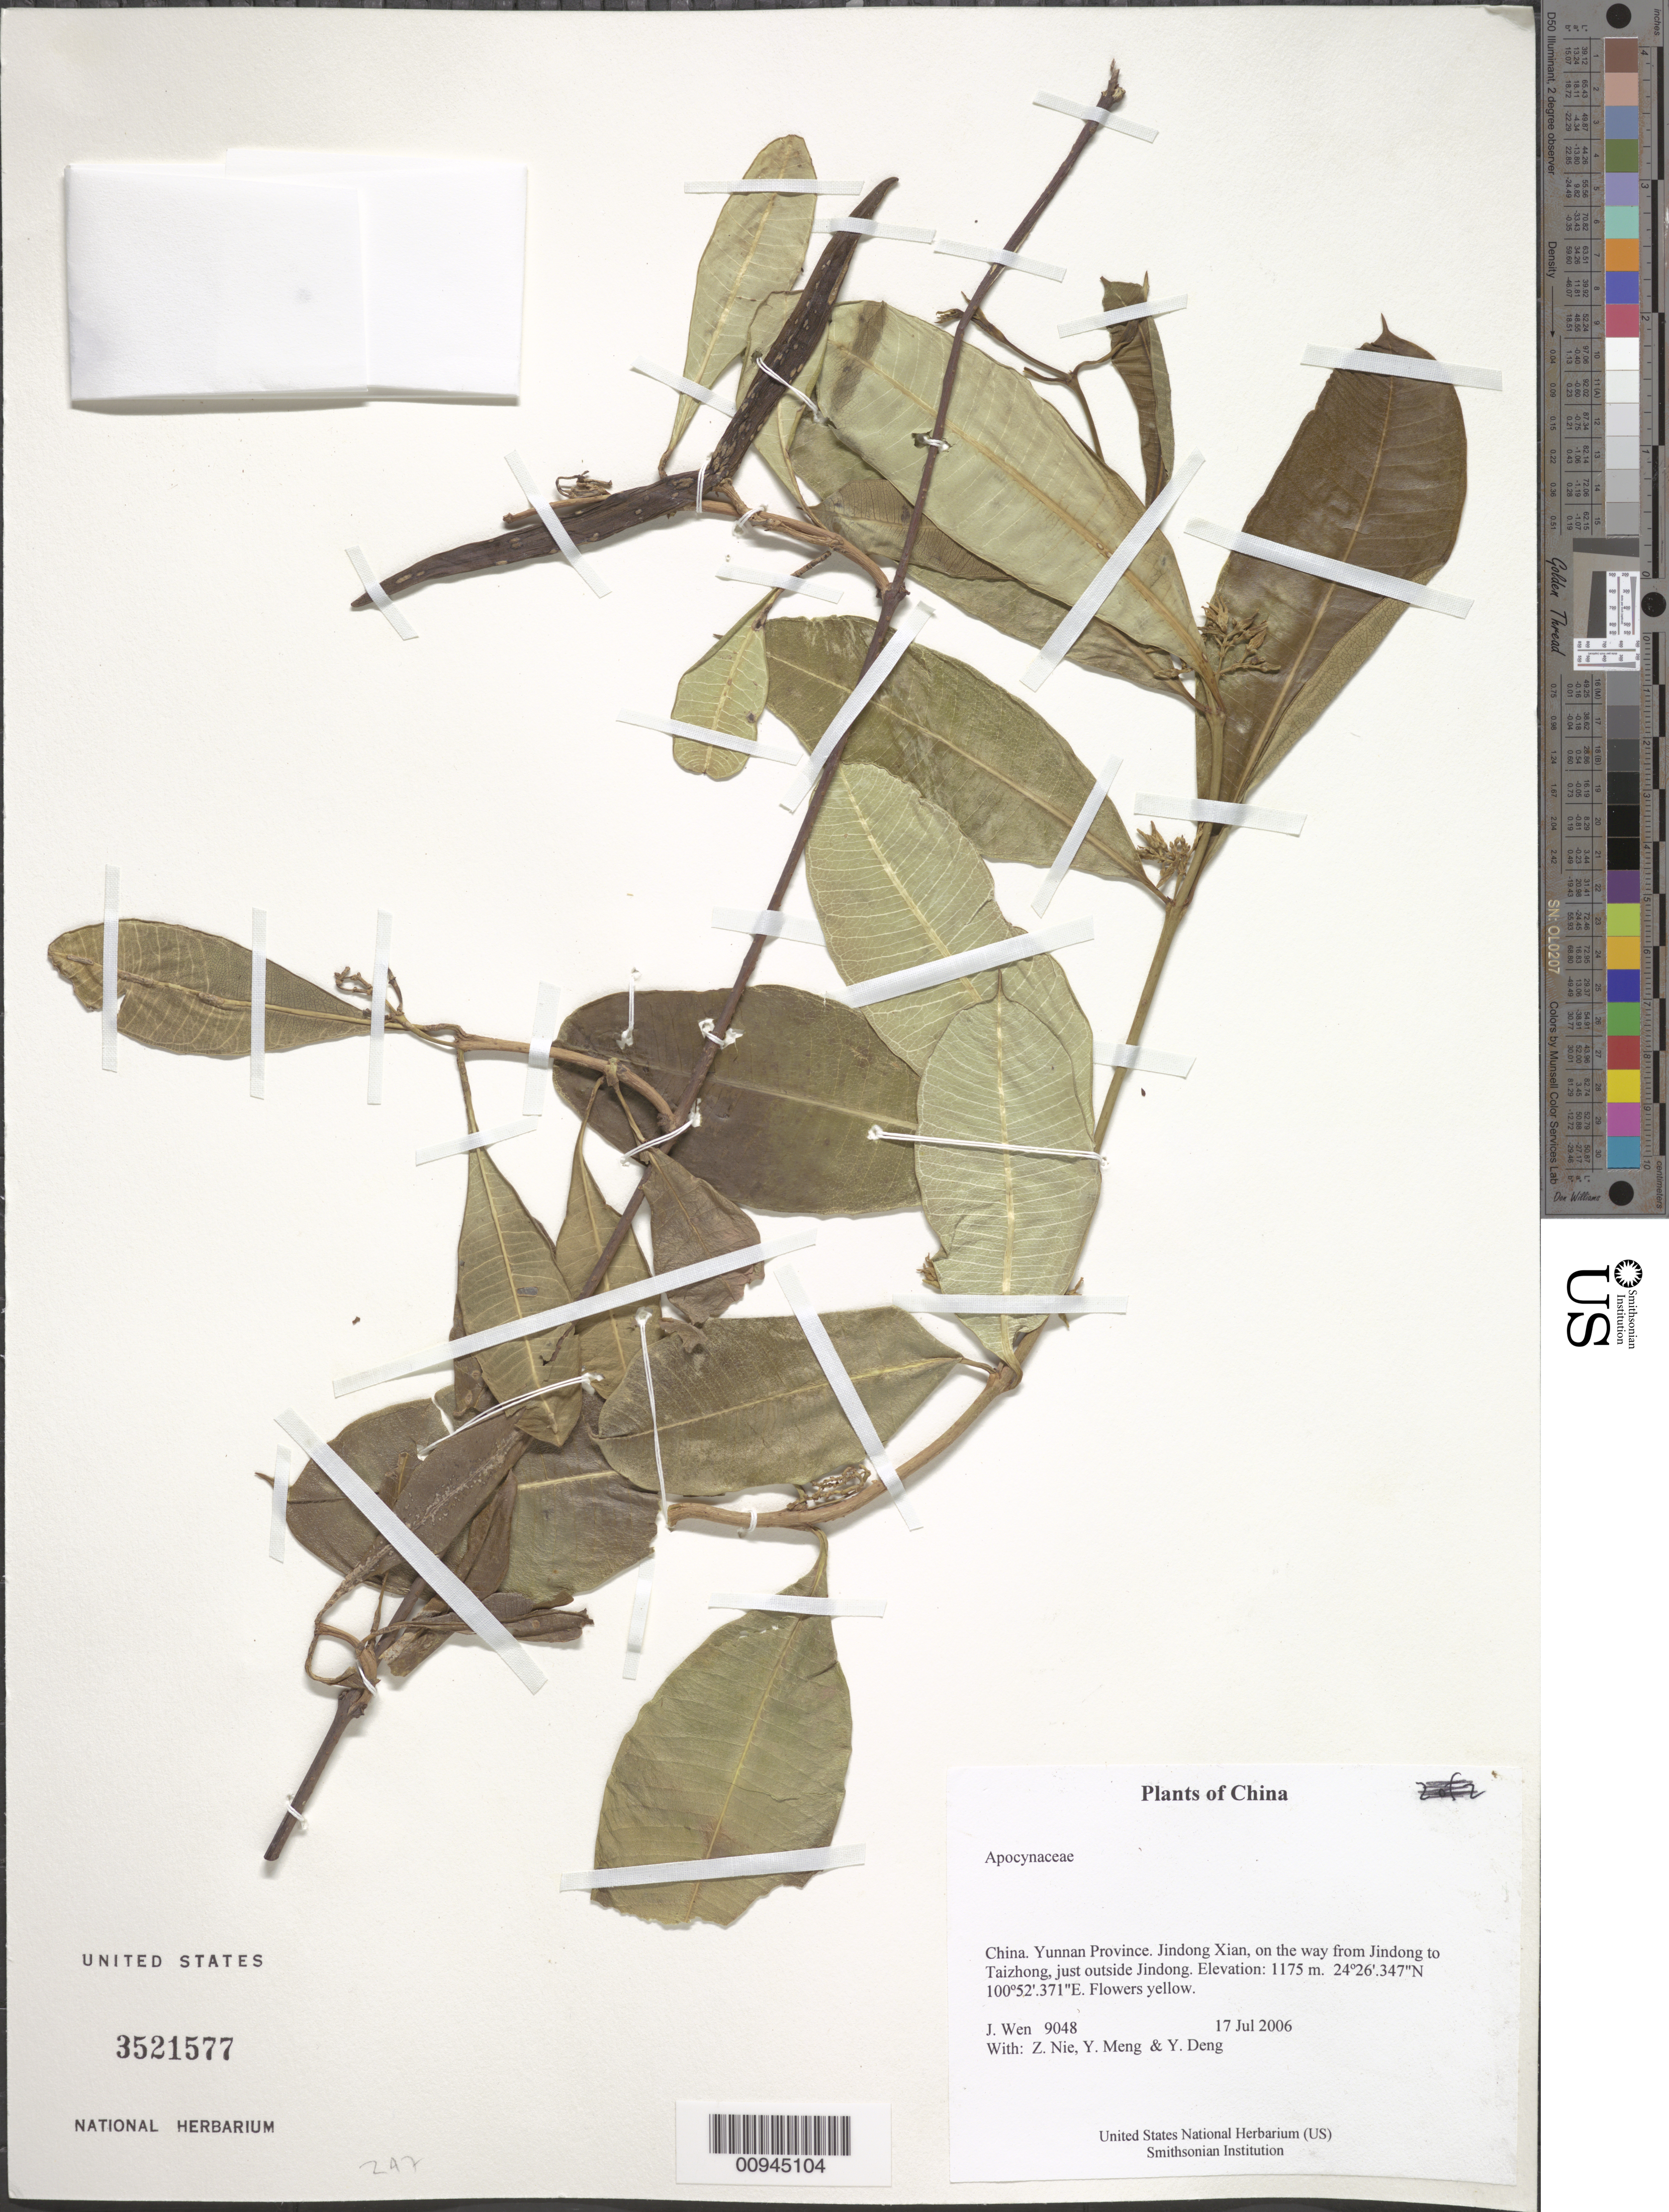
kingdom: Plantae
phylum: Tracheophyta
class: Magnoliopsida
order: Gentianales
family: Apocynaceae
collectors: J. Wen, Z. Nie, Y. Meng & Y. Deng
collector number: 9048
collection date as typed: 17 Jul 2006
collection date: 2006-07-17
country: China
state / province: Yunnan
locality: Yunnan Province. Jindong Xian, on the way from Jindong to Taizhong, just outside Jindong.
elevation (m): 1175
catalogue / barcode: US 3521577